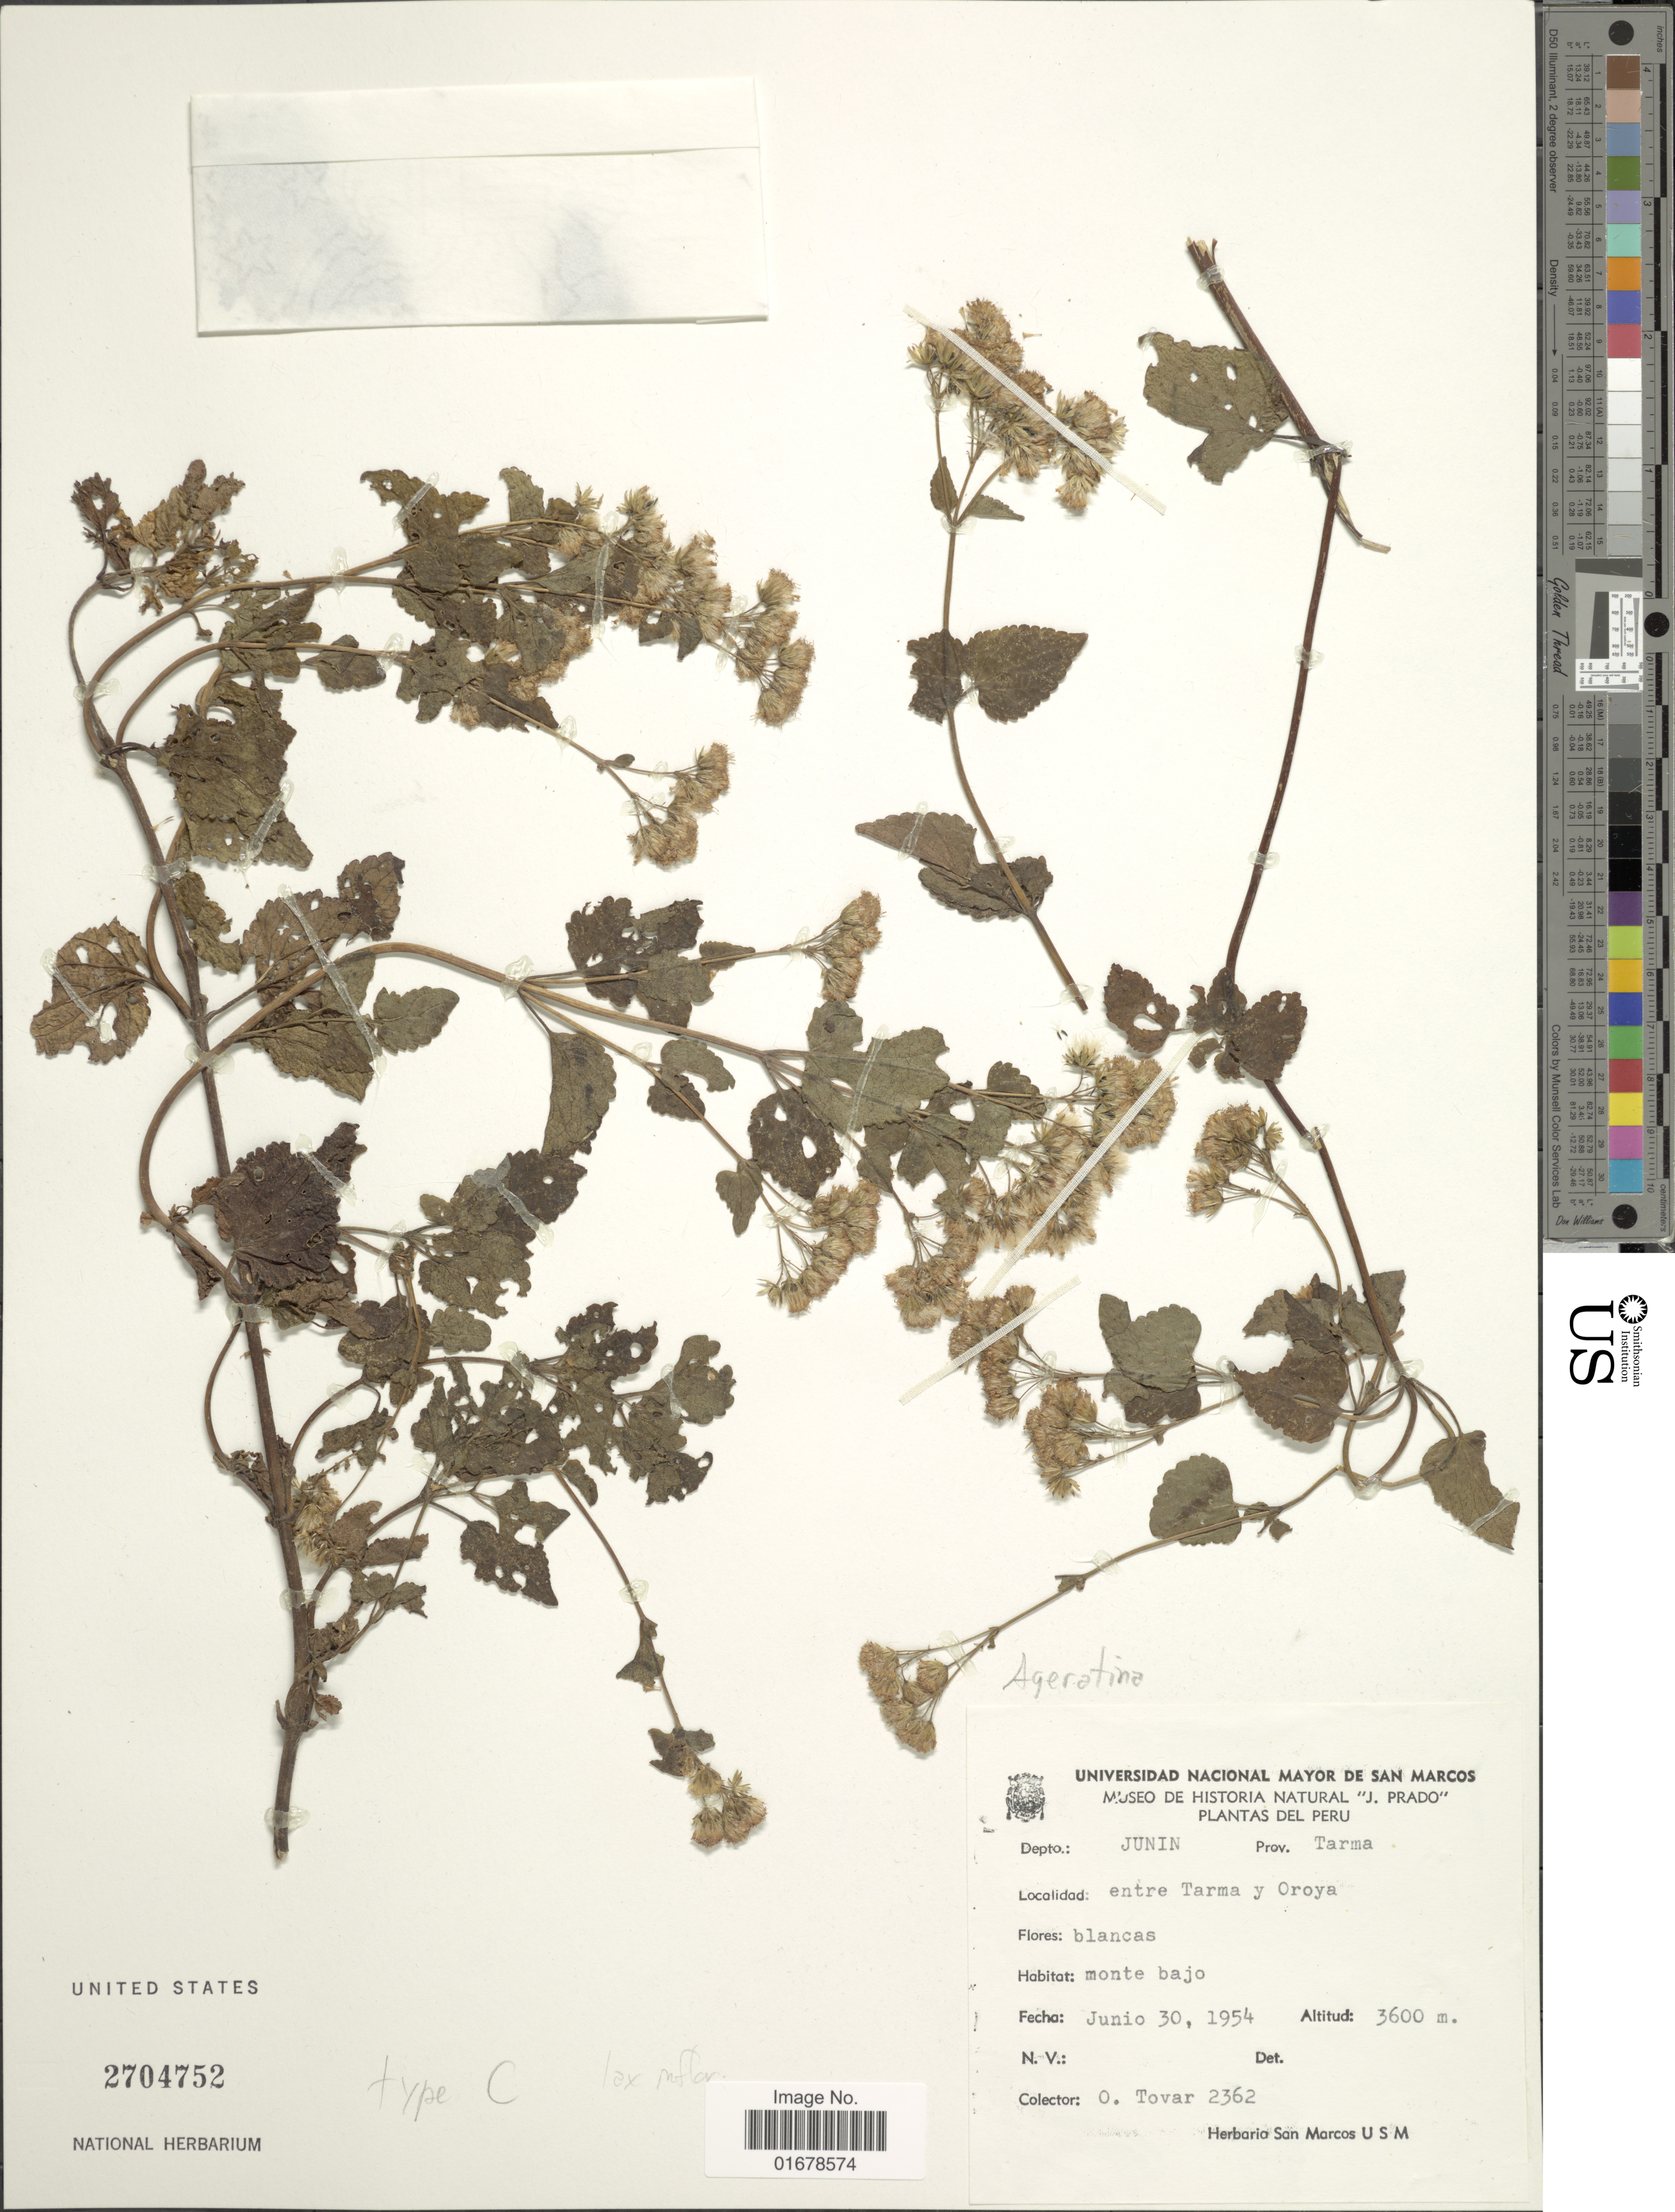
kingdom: Plantae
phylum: Tracheophyta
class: Magnoliopsida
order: Asterales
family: Asteraceae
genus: Ageratina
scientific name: Ageratina sp.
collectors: Ó. Tovar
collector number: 2362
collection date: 1954-06-30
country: Peru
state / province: Junín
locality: Depto. Junin, Prov. Tarma, Entre Tarma y Oroya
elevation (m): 3600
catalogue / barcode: US 2704752